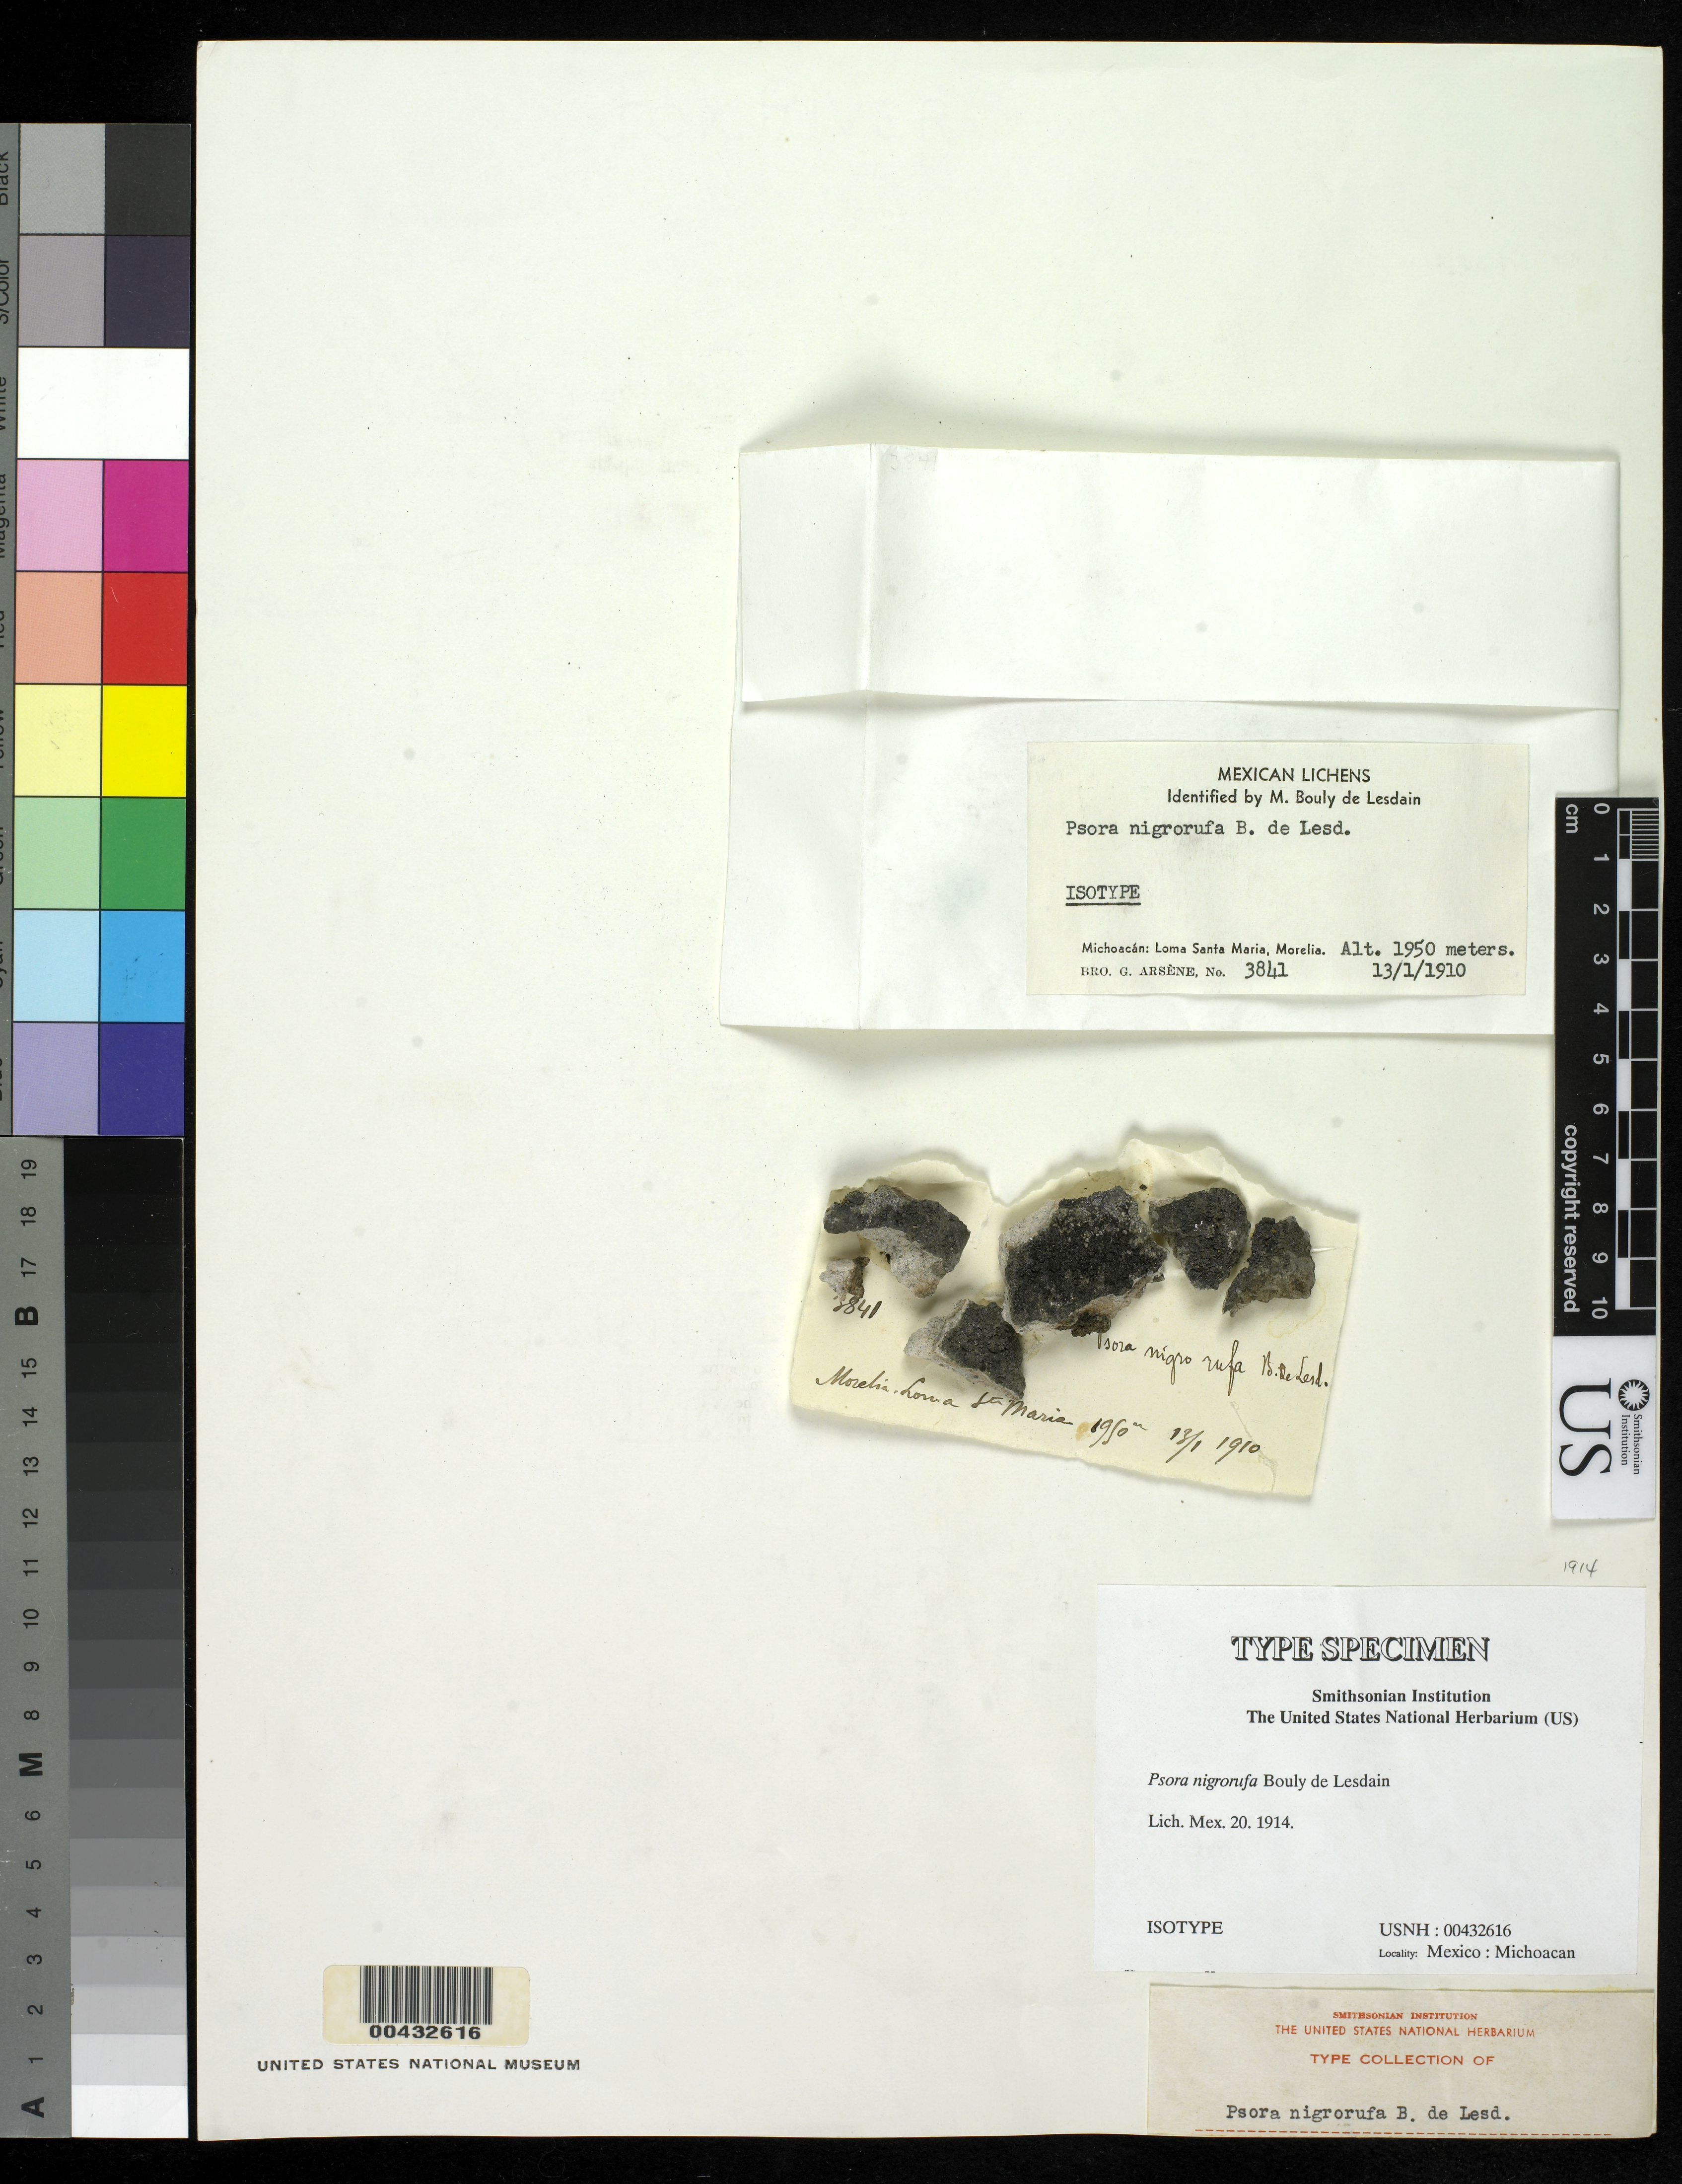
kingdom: Fungi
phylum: Ascomycota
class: Lecanoromycetes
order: Lecanorales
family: Psoraceae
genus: Psora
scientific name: Psora nigrorufa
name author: B. de Lesd.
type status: Isotype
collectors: Bro. G. Arsène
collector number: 3841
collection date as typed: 13 Jan 1910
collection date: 1910-01-13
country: Mexico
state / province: Michoacán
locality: Loma Santa Maria, Morelia.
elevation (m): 1950